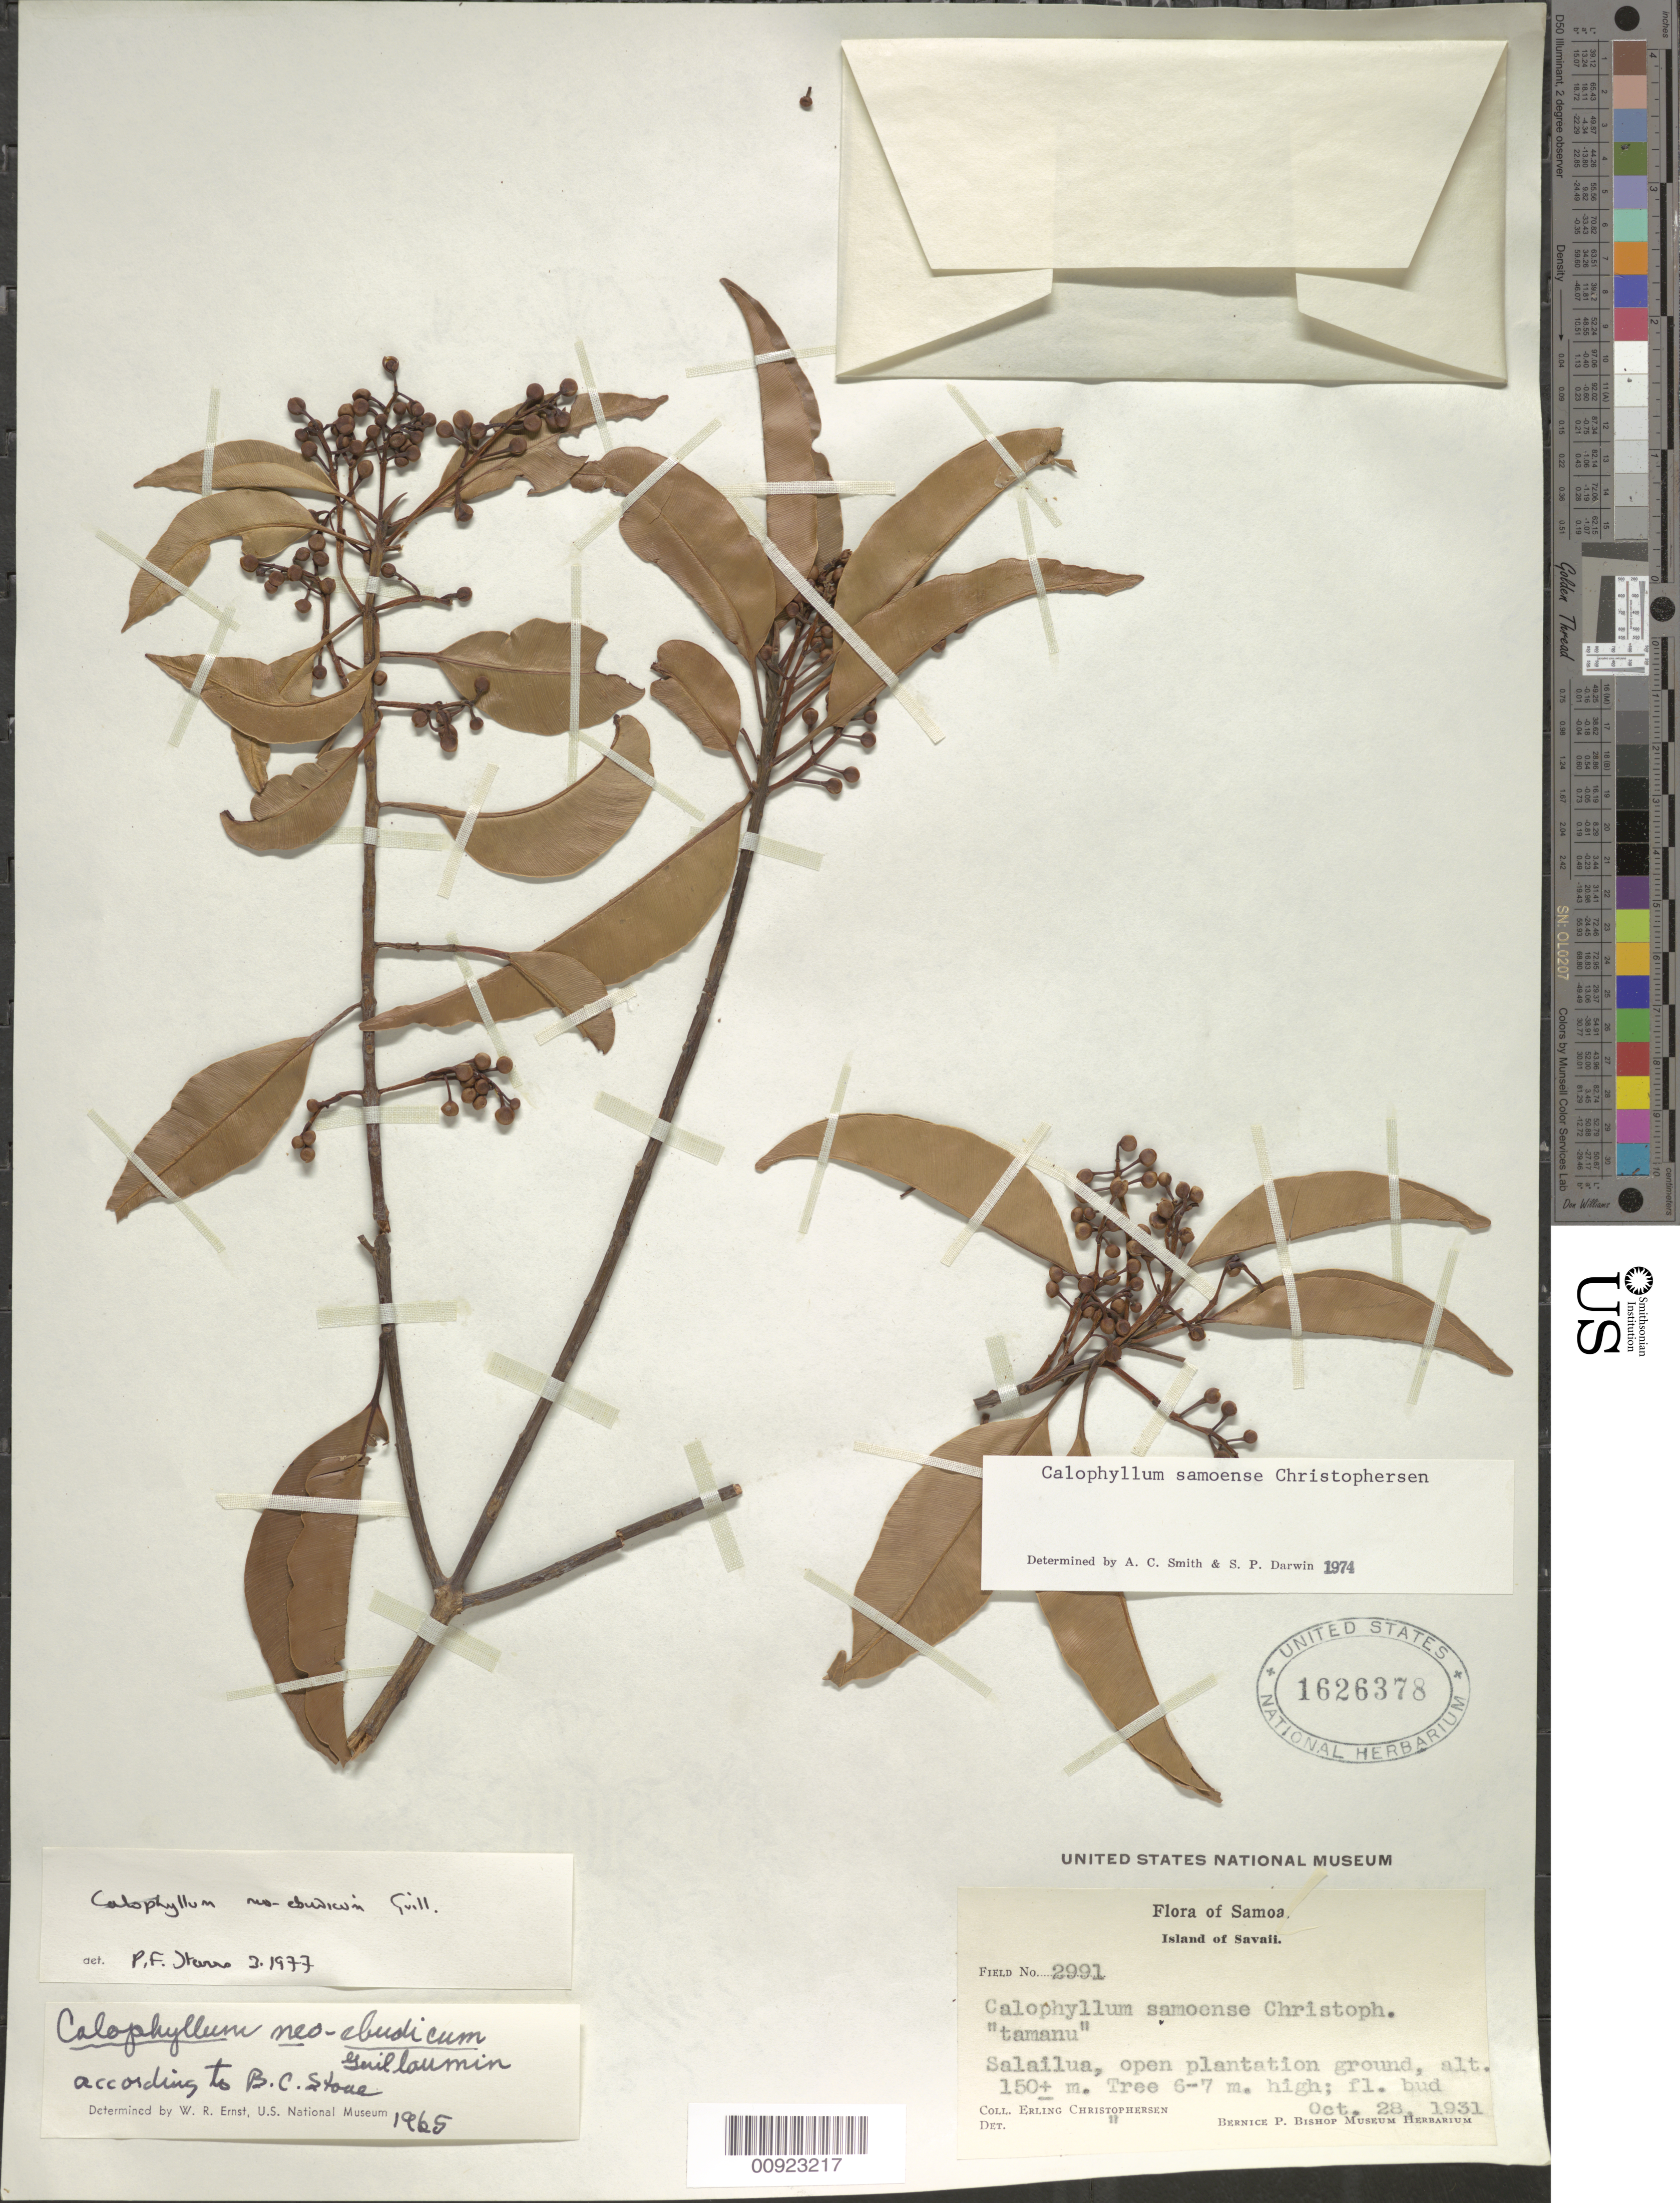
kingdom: Plantae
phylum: Tracheophyta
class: Magnoliopsida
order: Malpighiales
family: Calophyllaceae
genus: Calophyllum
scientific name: Calophyllum neoebudicum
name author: Guillaumin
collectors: E. Christophersen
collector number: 2991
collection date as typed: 28 Oct 1931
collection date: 1931-10-28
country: Samoa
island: Savai'i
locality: Salailua, open plantation ground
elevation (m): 150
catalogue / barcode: US 1626378